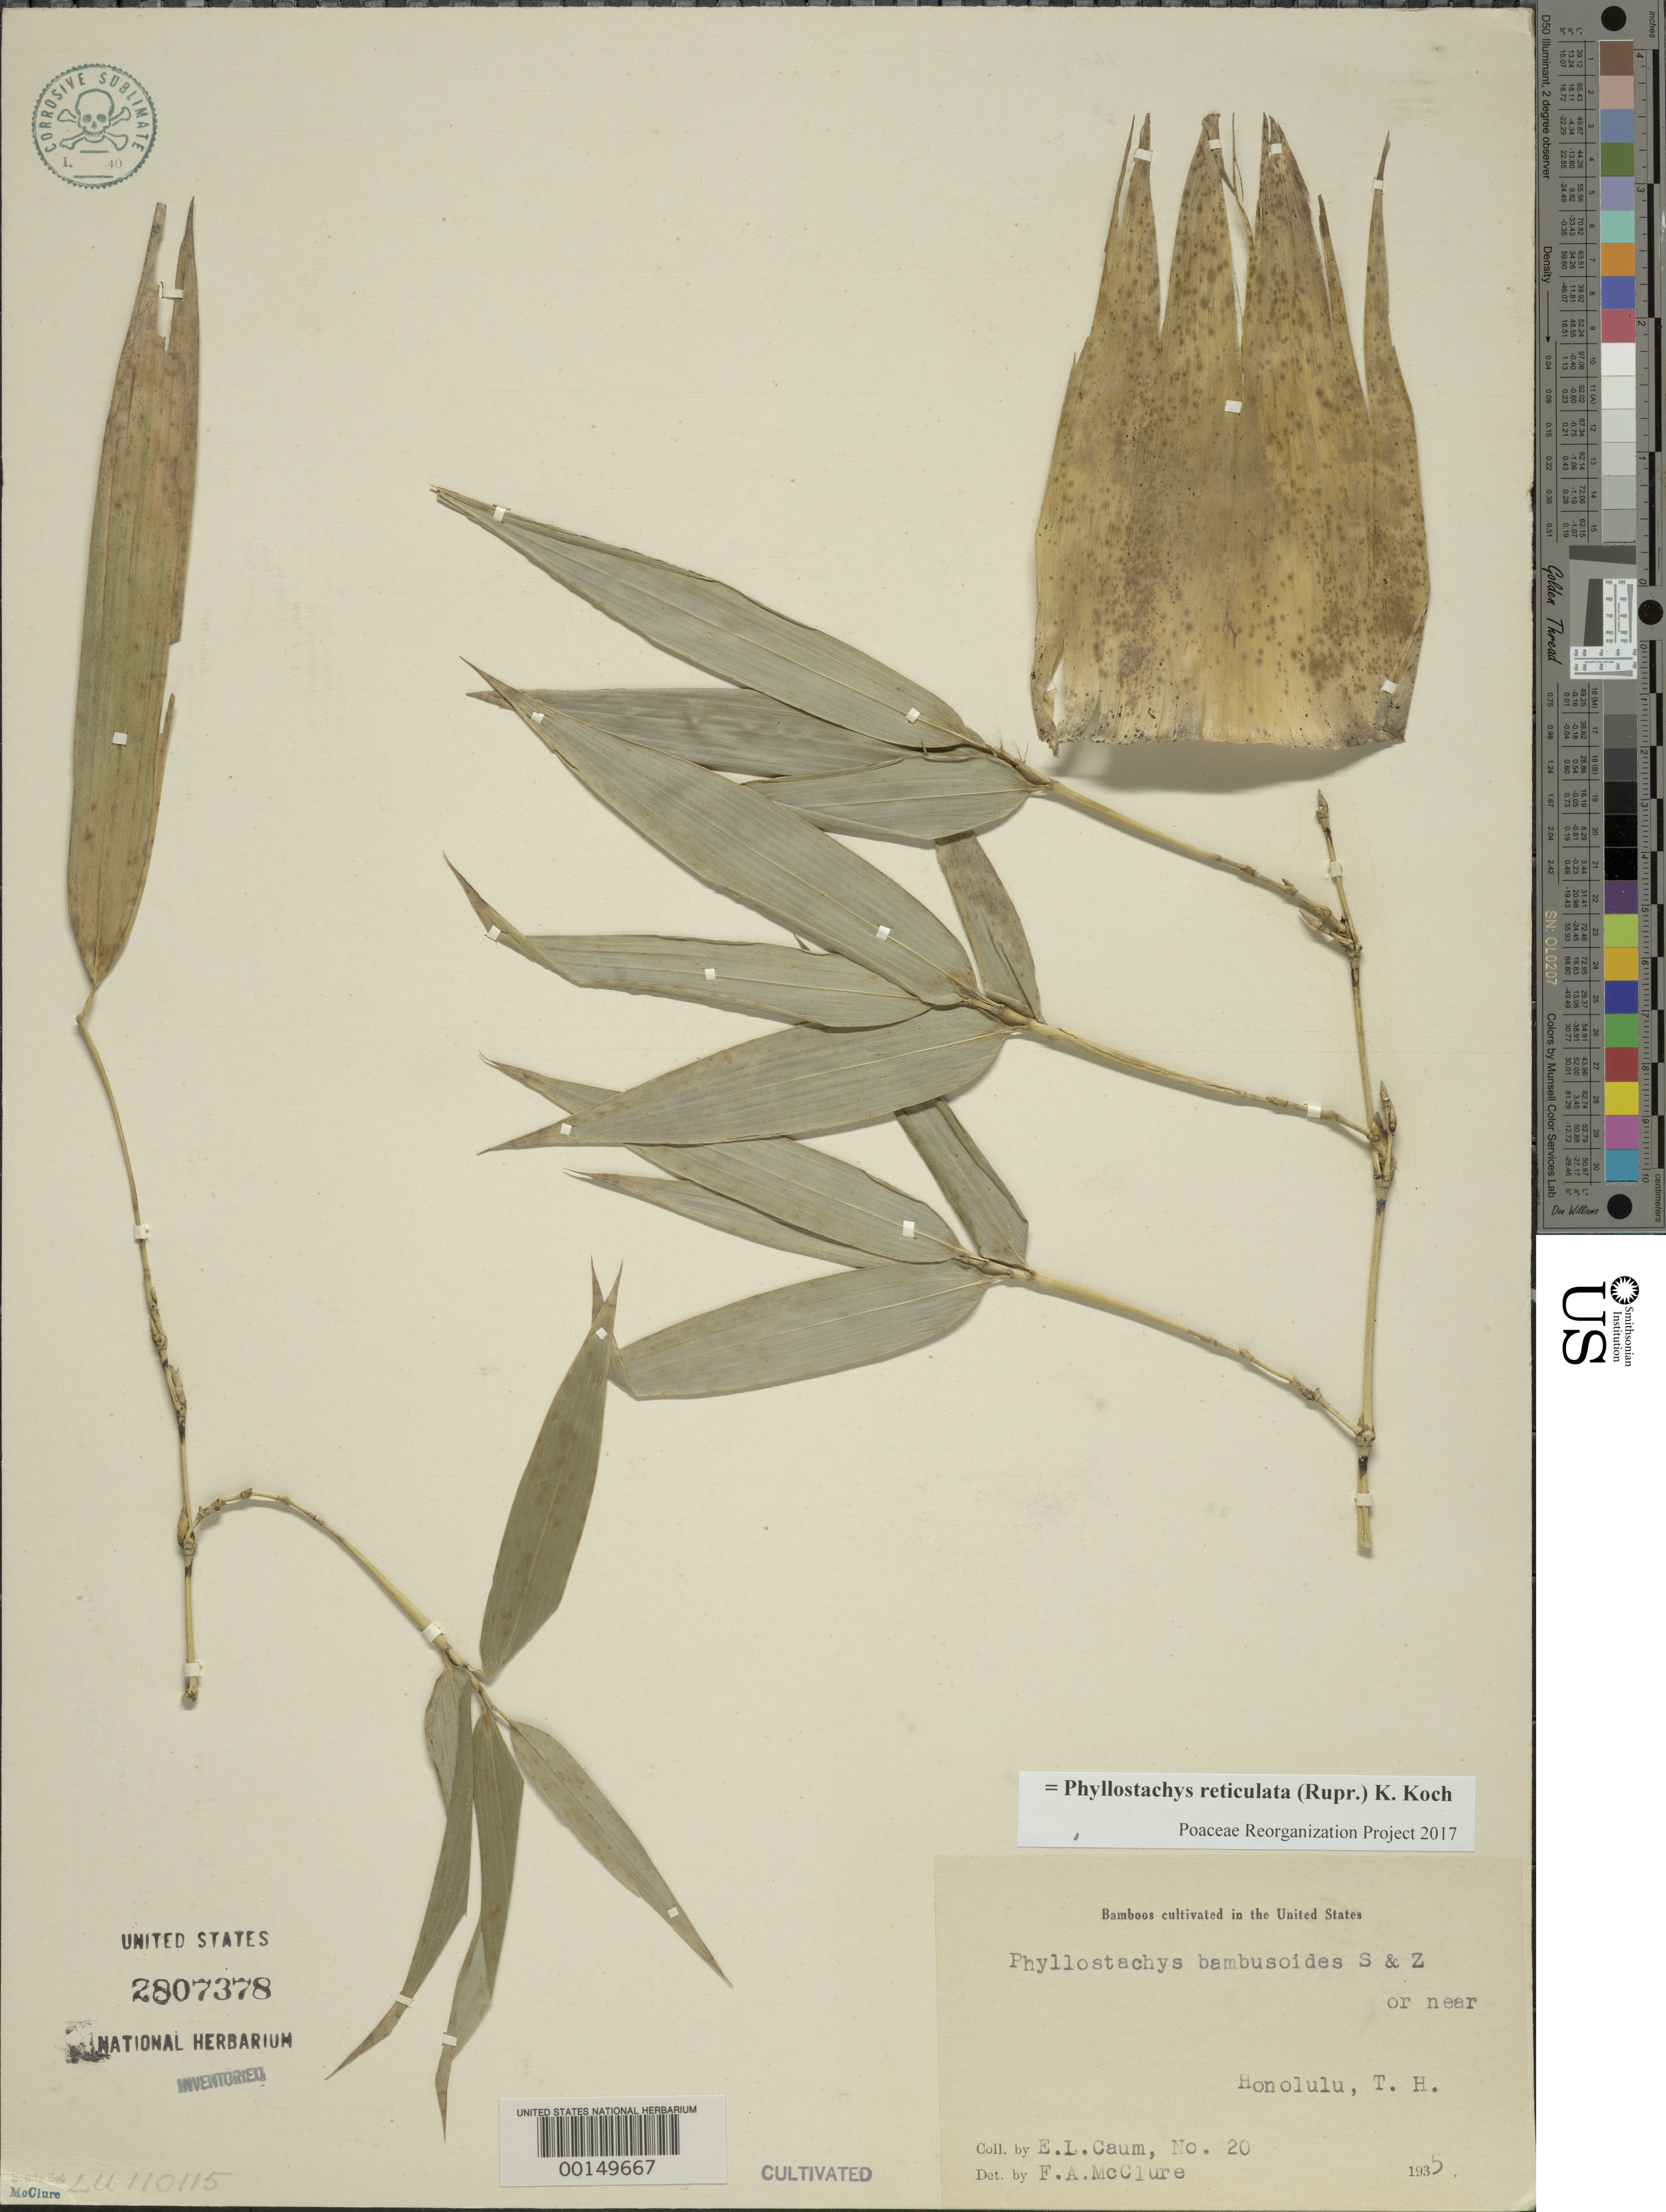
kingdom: Plantae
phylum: Tracheophyta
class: Liliopsida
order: Poales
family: Poaceae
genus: Phyllostachys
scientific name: Phyllostachys reticulata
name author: (Rupr.) K. Koch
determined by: Poaceae Reorganization Project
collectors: E. L. Caum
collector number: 20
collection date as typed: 1935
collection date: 1935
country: United States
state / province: Hawaii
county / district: Honolulu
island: Oahu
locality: Honolulu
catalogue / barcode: US 2807378